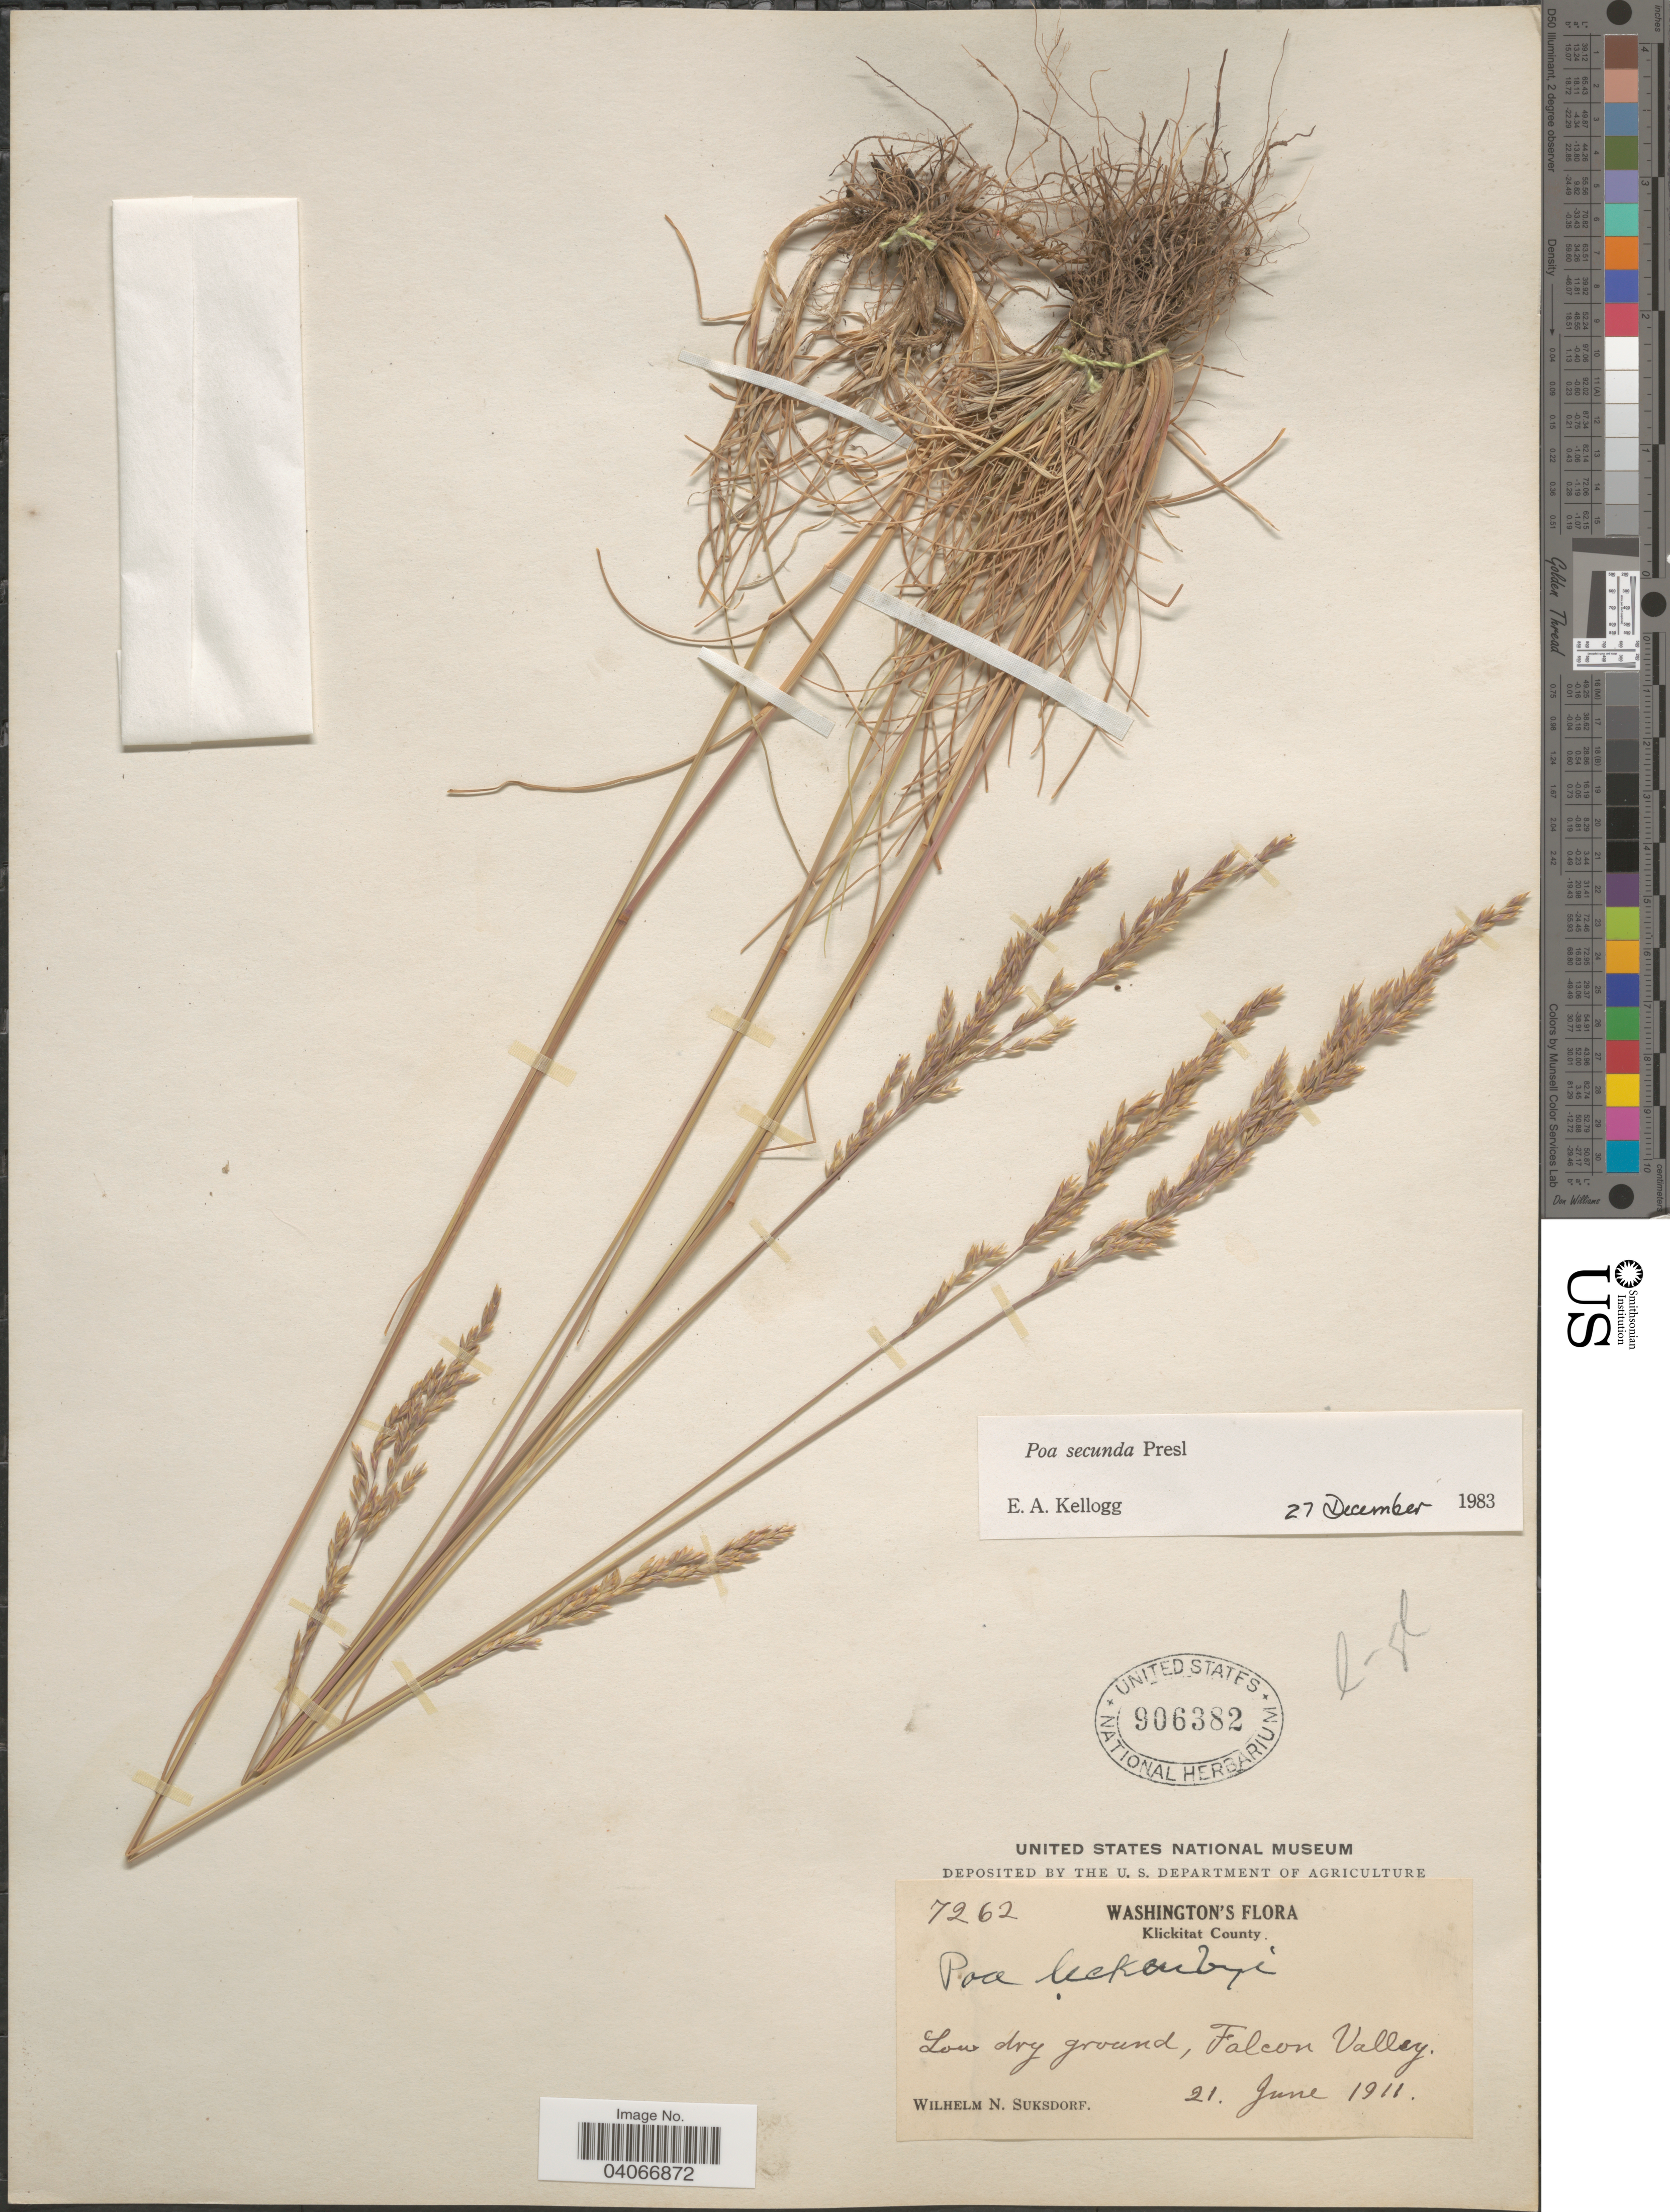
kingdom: Plantae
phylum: Tracheophyta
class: Liliopsida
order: Poales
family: Poaceae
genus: Poa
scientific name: Poa secunda subsp. secunda var. scabrella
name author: (Thurb.) Soreng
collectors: W. N. Suksdorf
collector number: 7262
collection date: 1911-06-21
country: United States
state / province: Washington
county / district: Klickitat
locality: Klickitat County. Low dry ground, Falcon Valley.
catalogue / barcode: US 906382